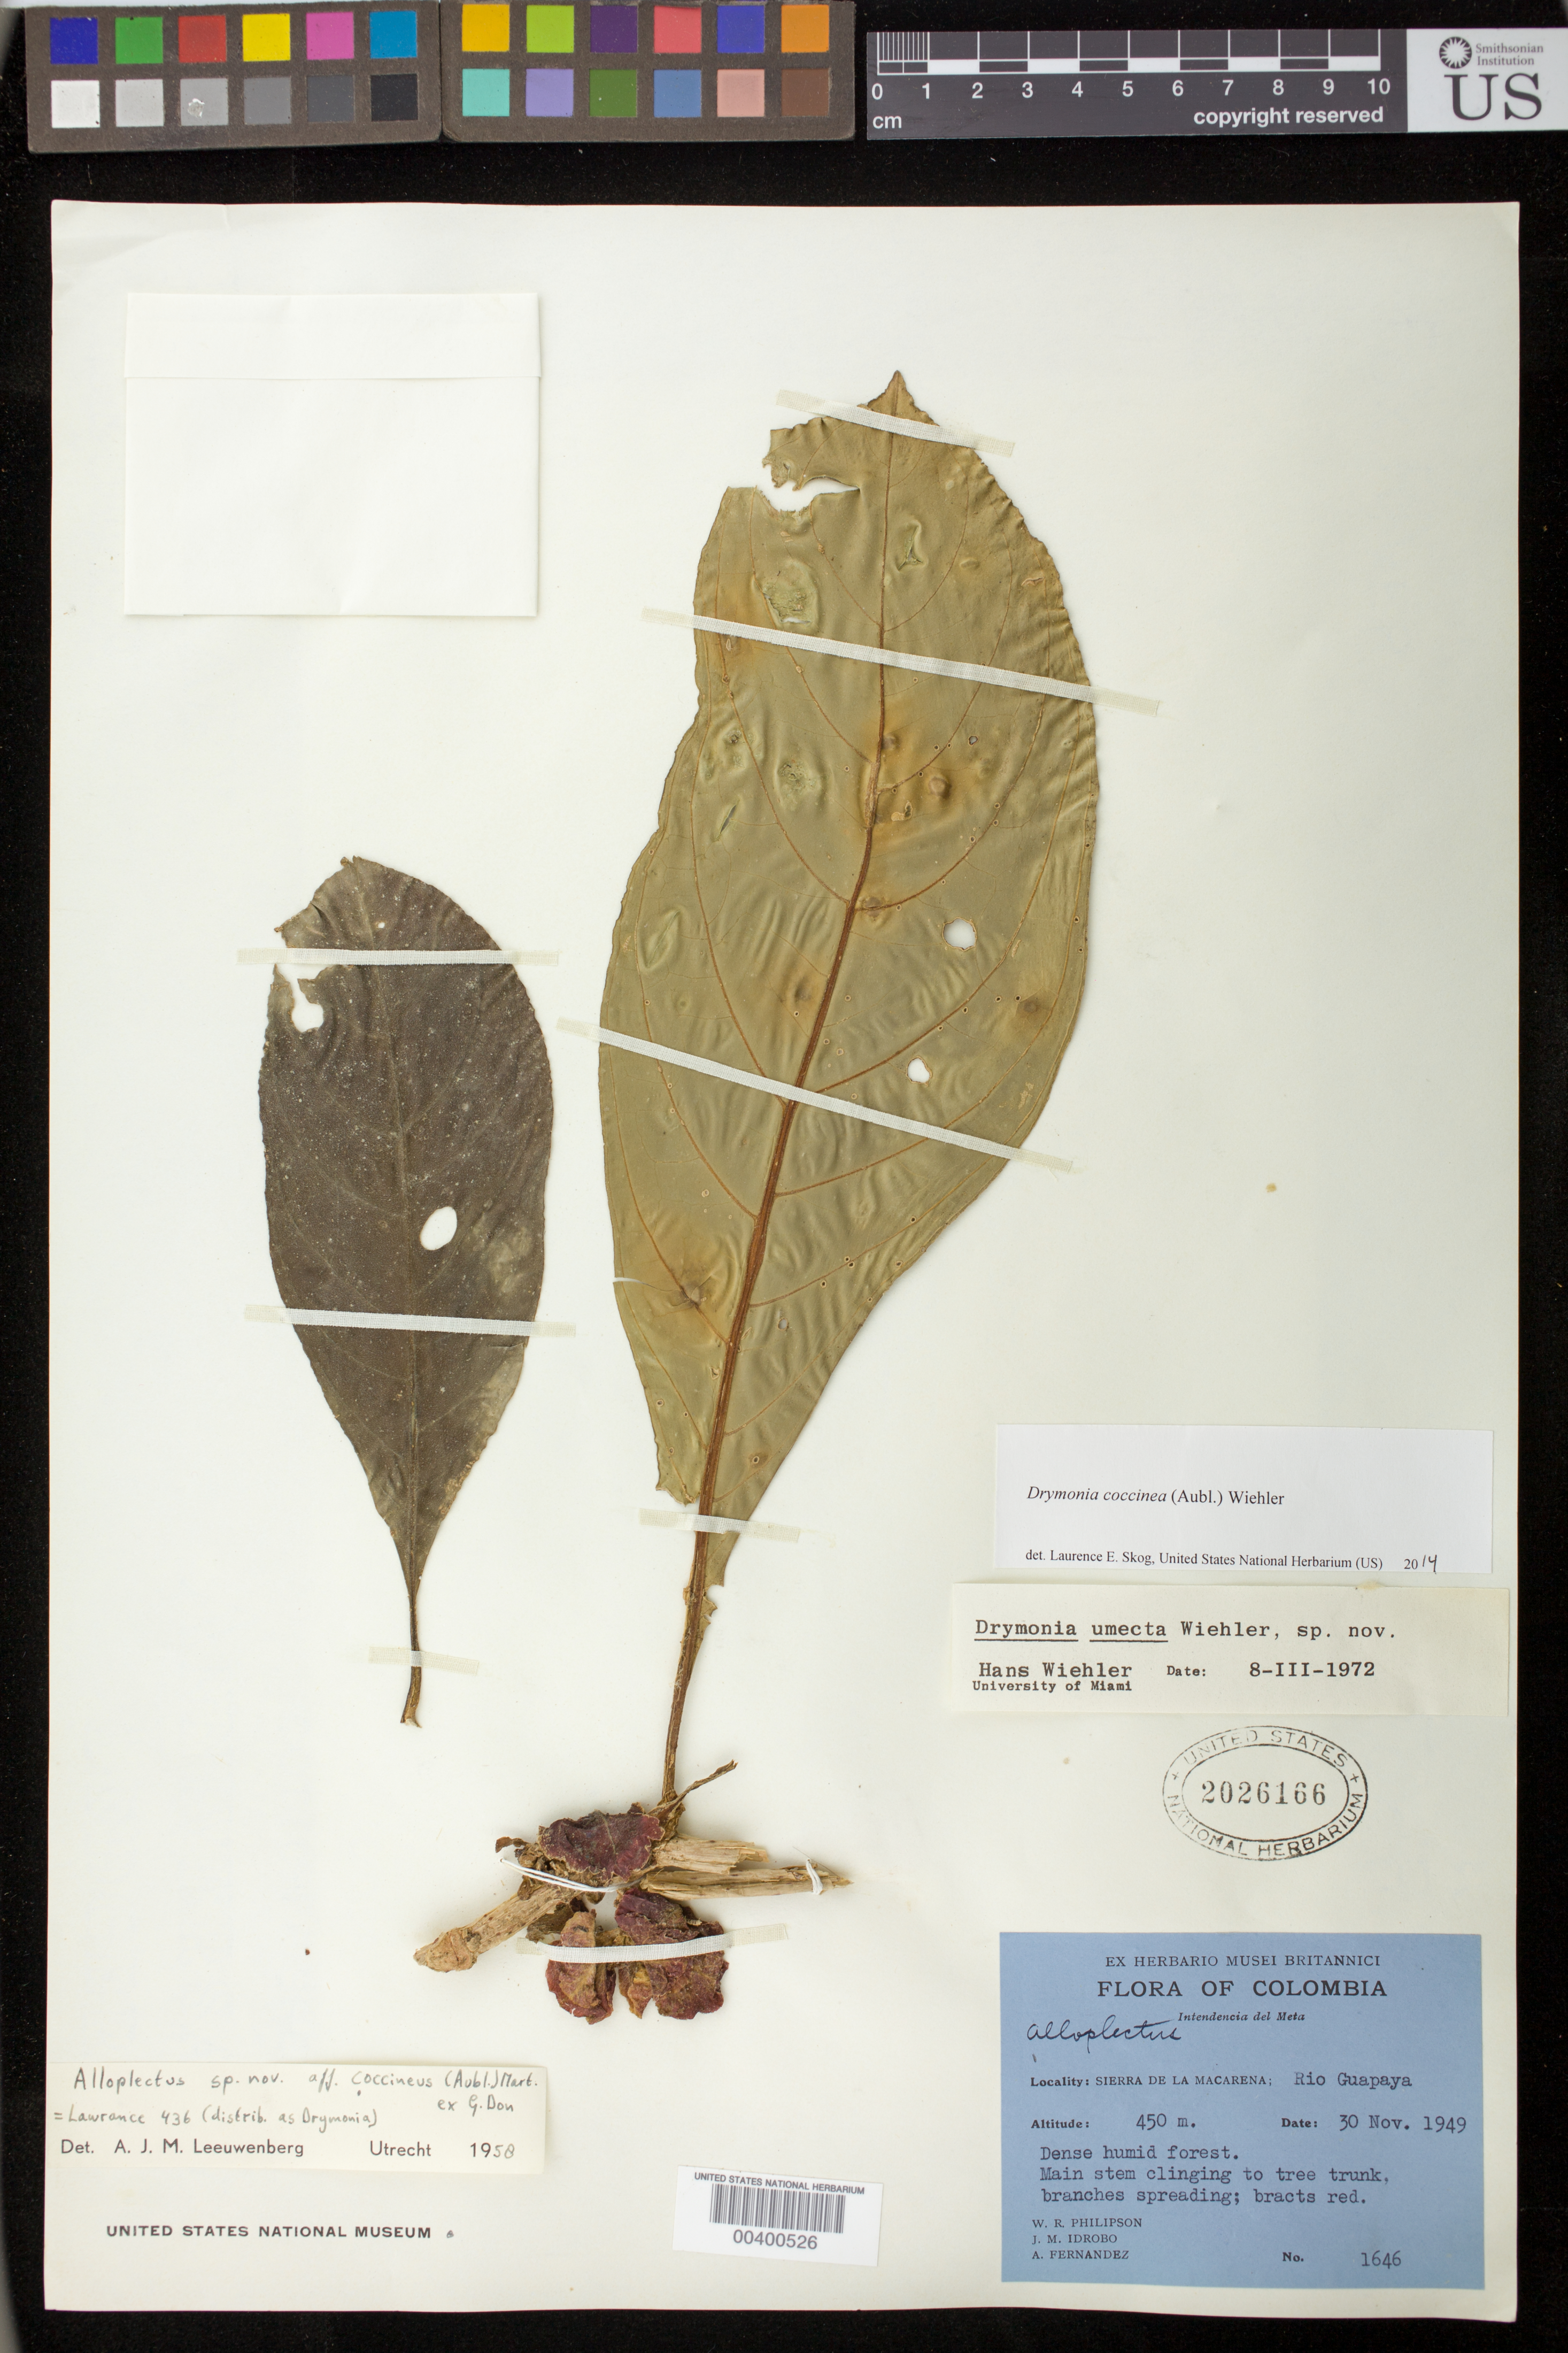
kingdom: Plantae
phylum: Tracheophyta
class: Magnoliopsida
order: Lamiales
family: Gesneriaceae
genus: Drymonia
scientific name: Drymonia coccinea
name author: (Aubl.) Wiehler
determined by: Skog, Laurence E.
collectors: W. R. Philipson, J. M. Idrobo & Á. Fernández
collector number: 1646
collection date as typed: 30 Nov 1949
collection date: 1949-11-30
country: Colombia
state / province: Meta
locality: Sierra de la Macarena: Rio Guapaya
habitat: Dense humid forest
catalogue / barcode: US 2026166